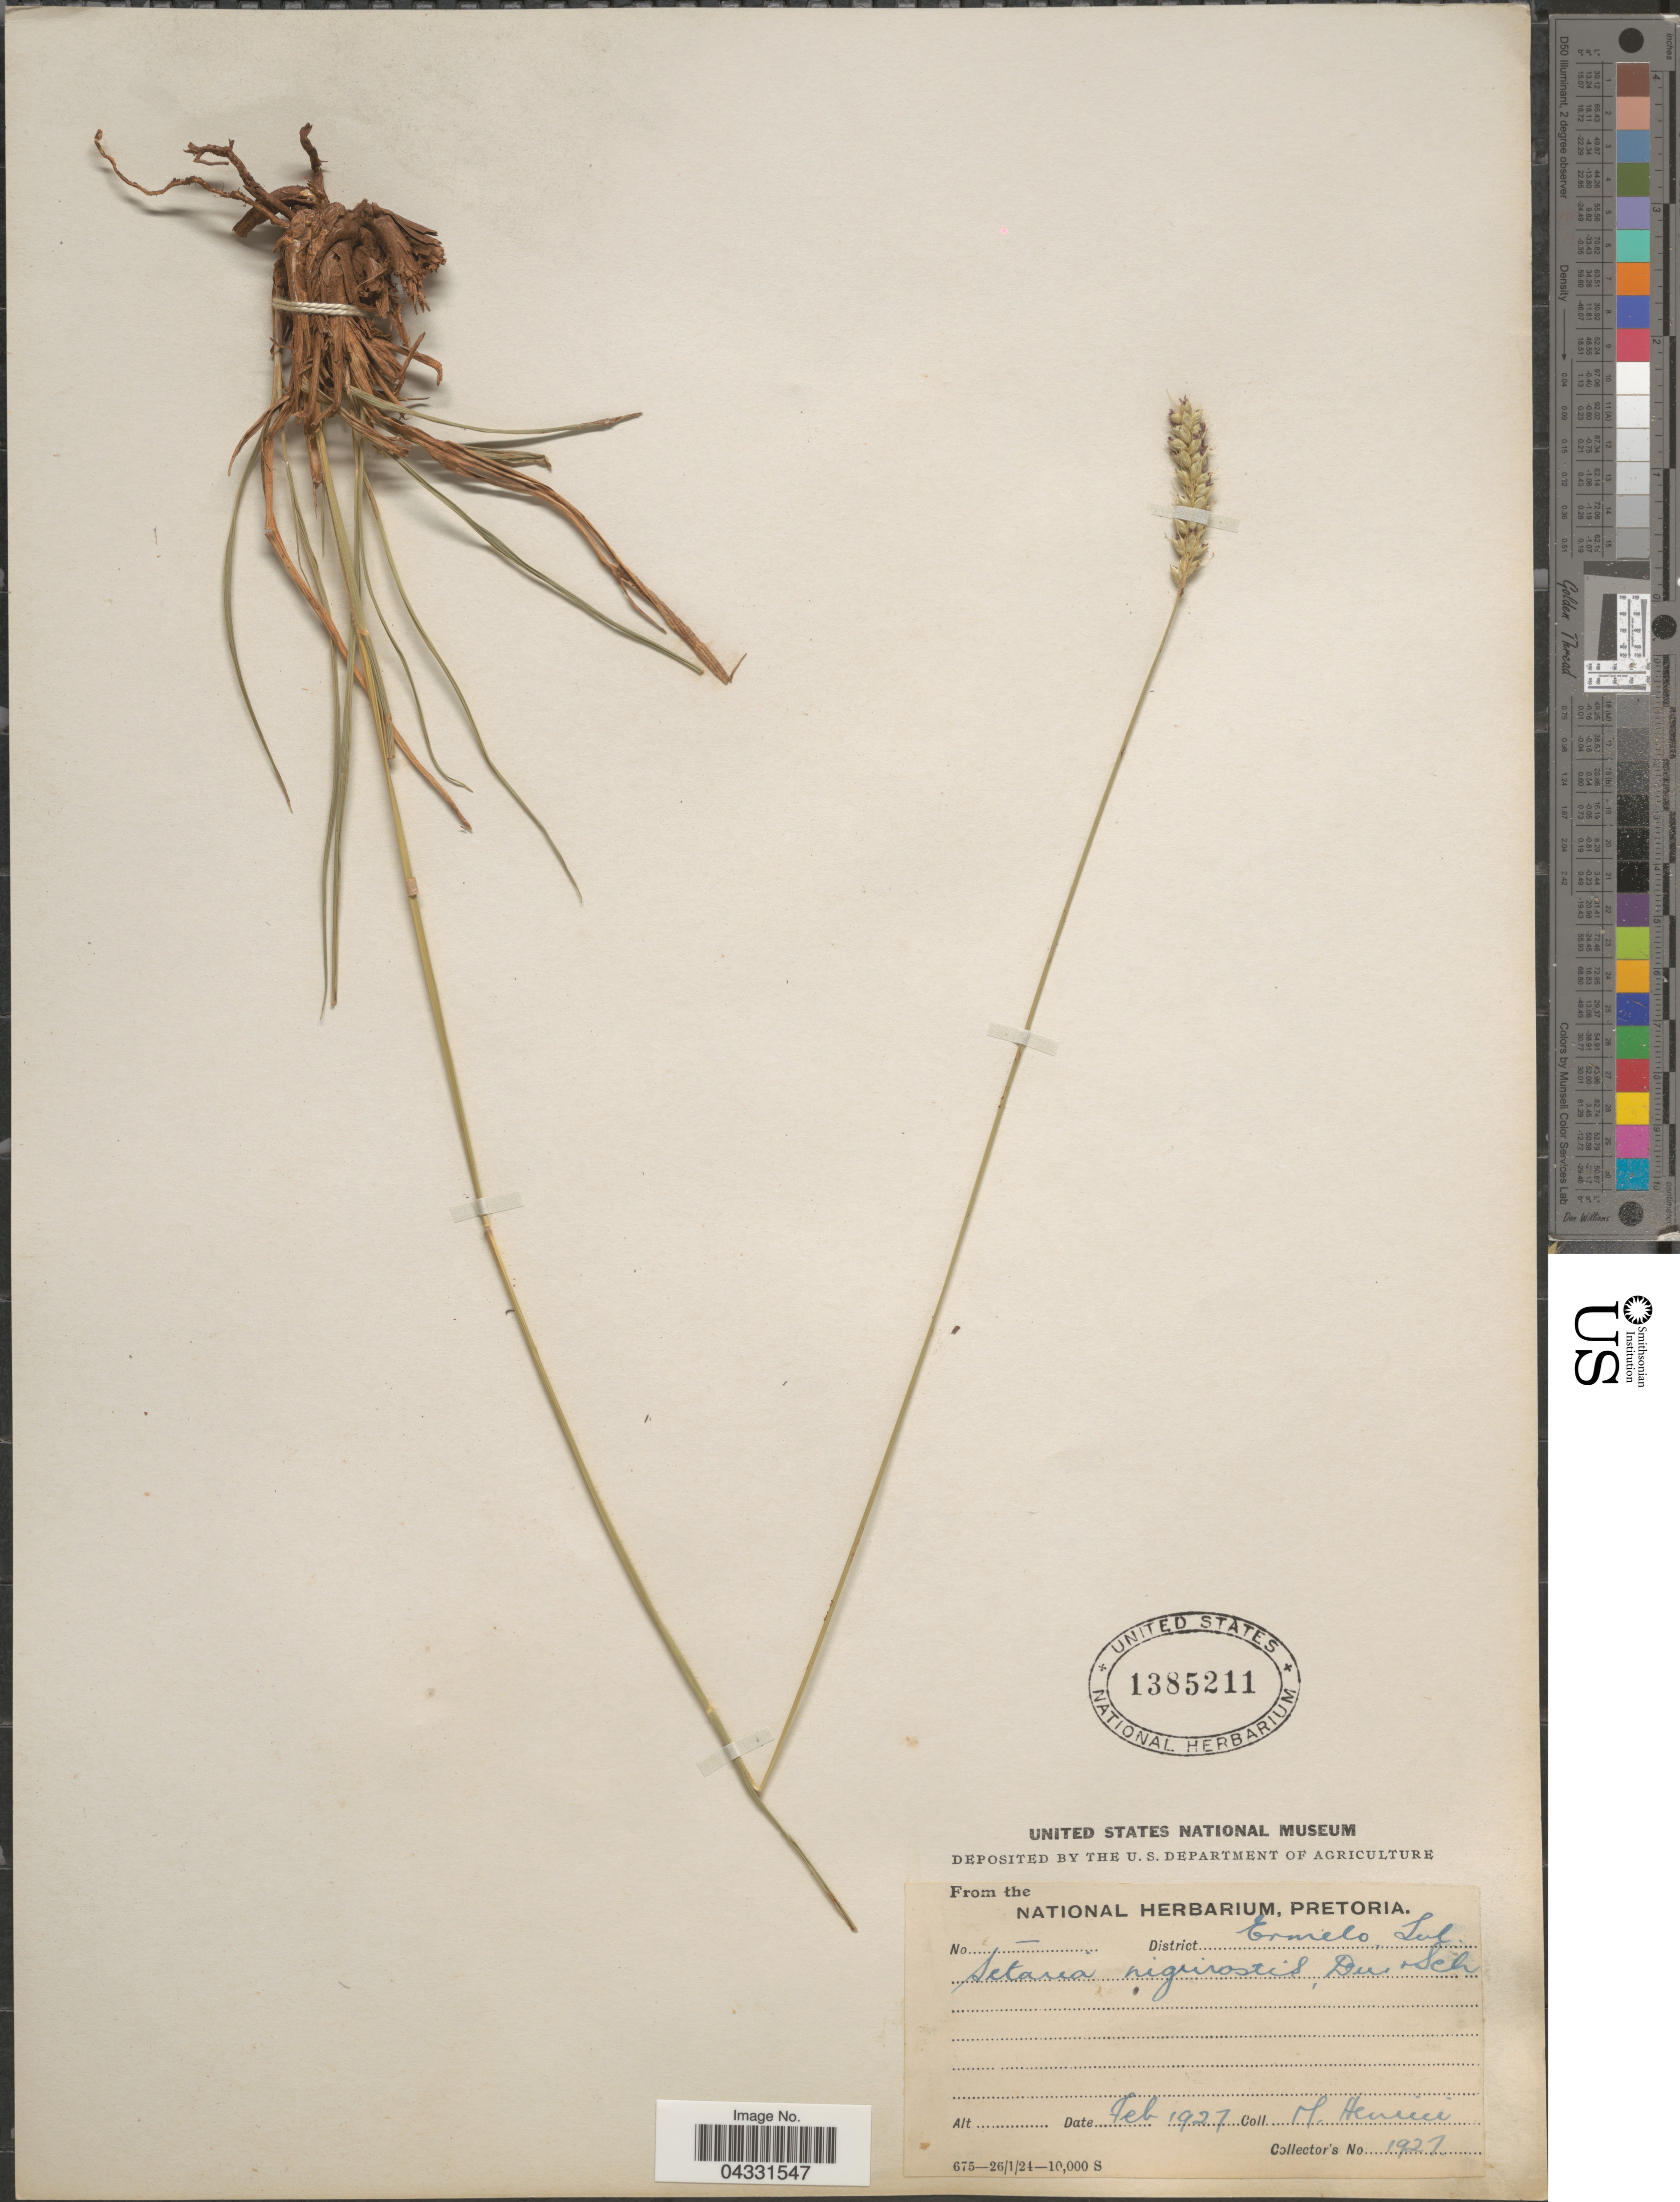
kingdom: Plantae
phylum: Tracheophyta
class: Liliopsida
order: Poales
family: Poaceae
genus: Setaria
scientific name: Setaria nigrirostris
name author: (Nees) Durand & Schinz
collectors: M. Henrici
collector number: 1927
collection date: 1927-02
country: South Africa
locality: District Ermelo, Tvl.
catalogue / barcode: US 1385211